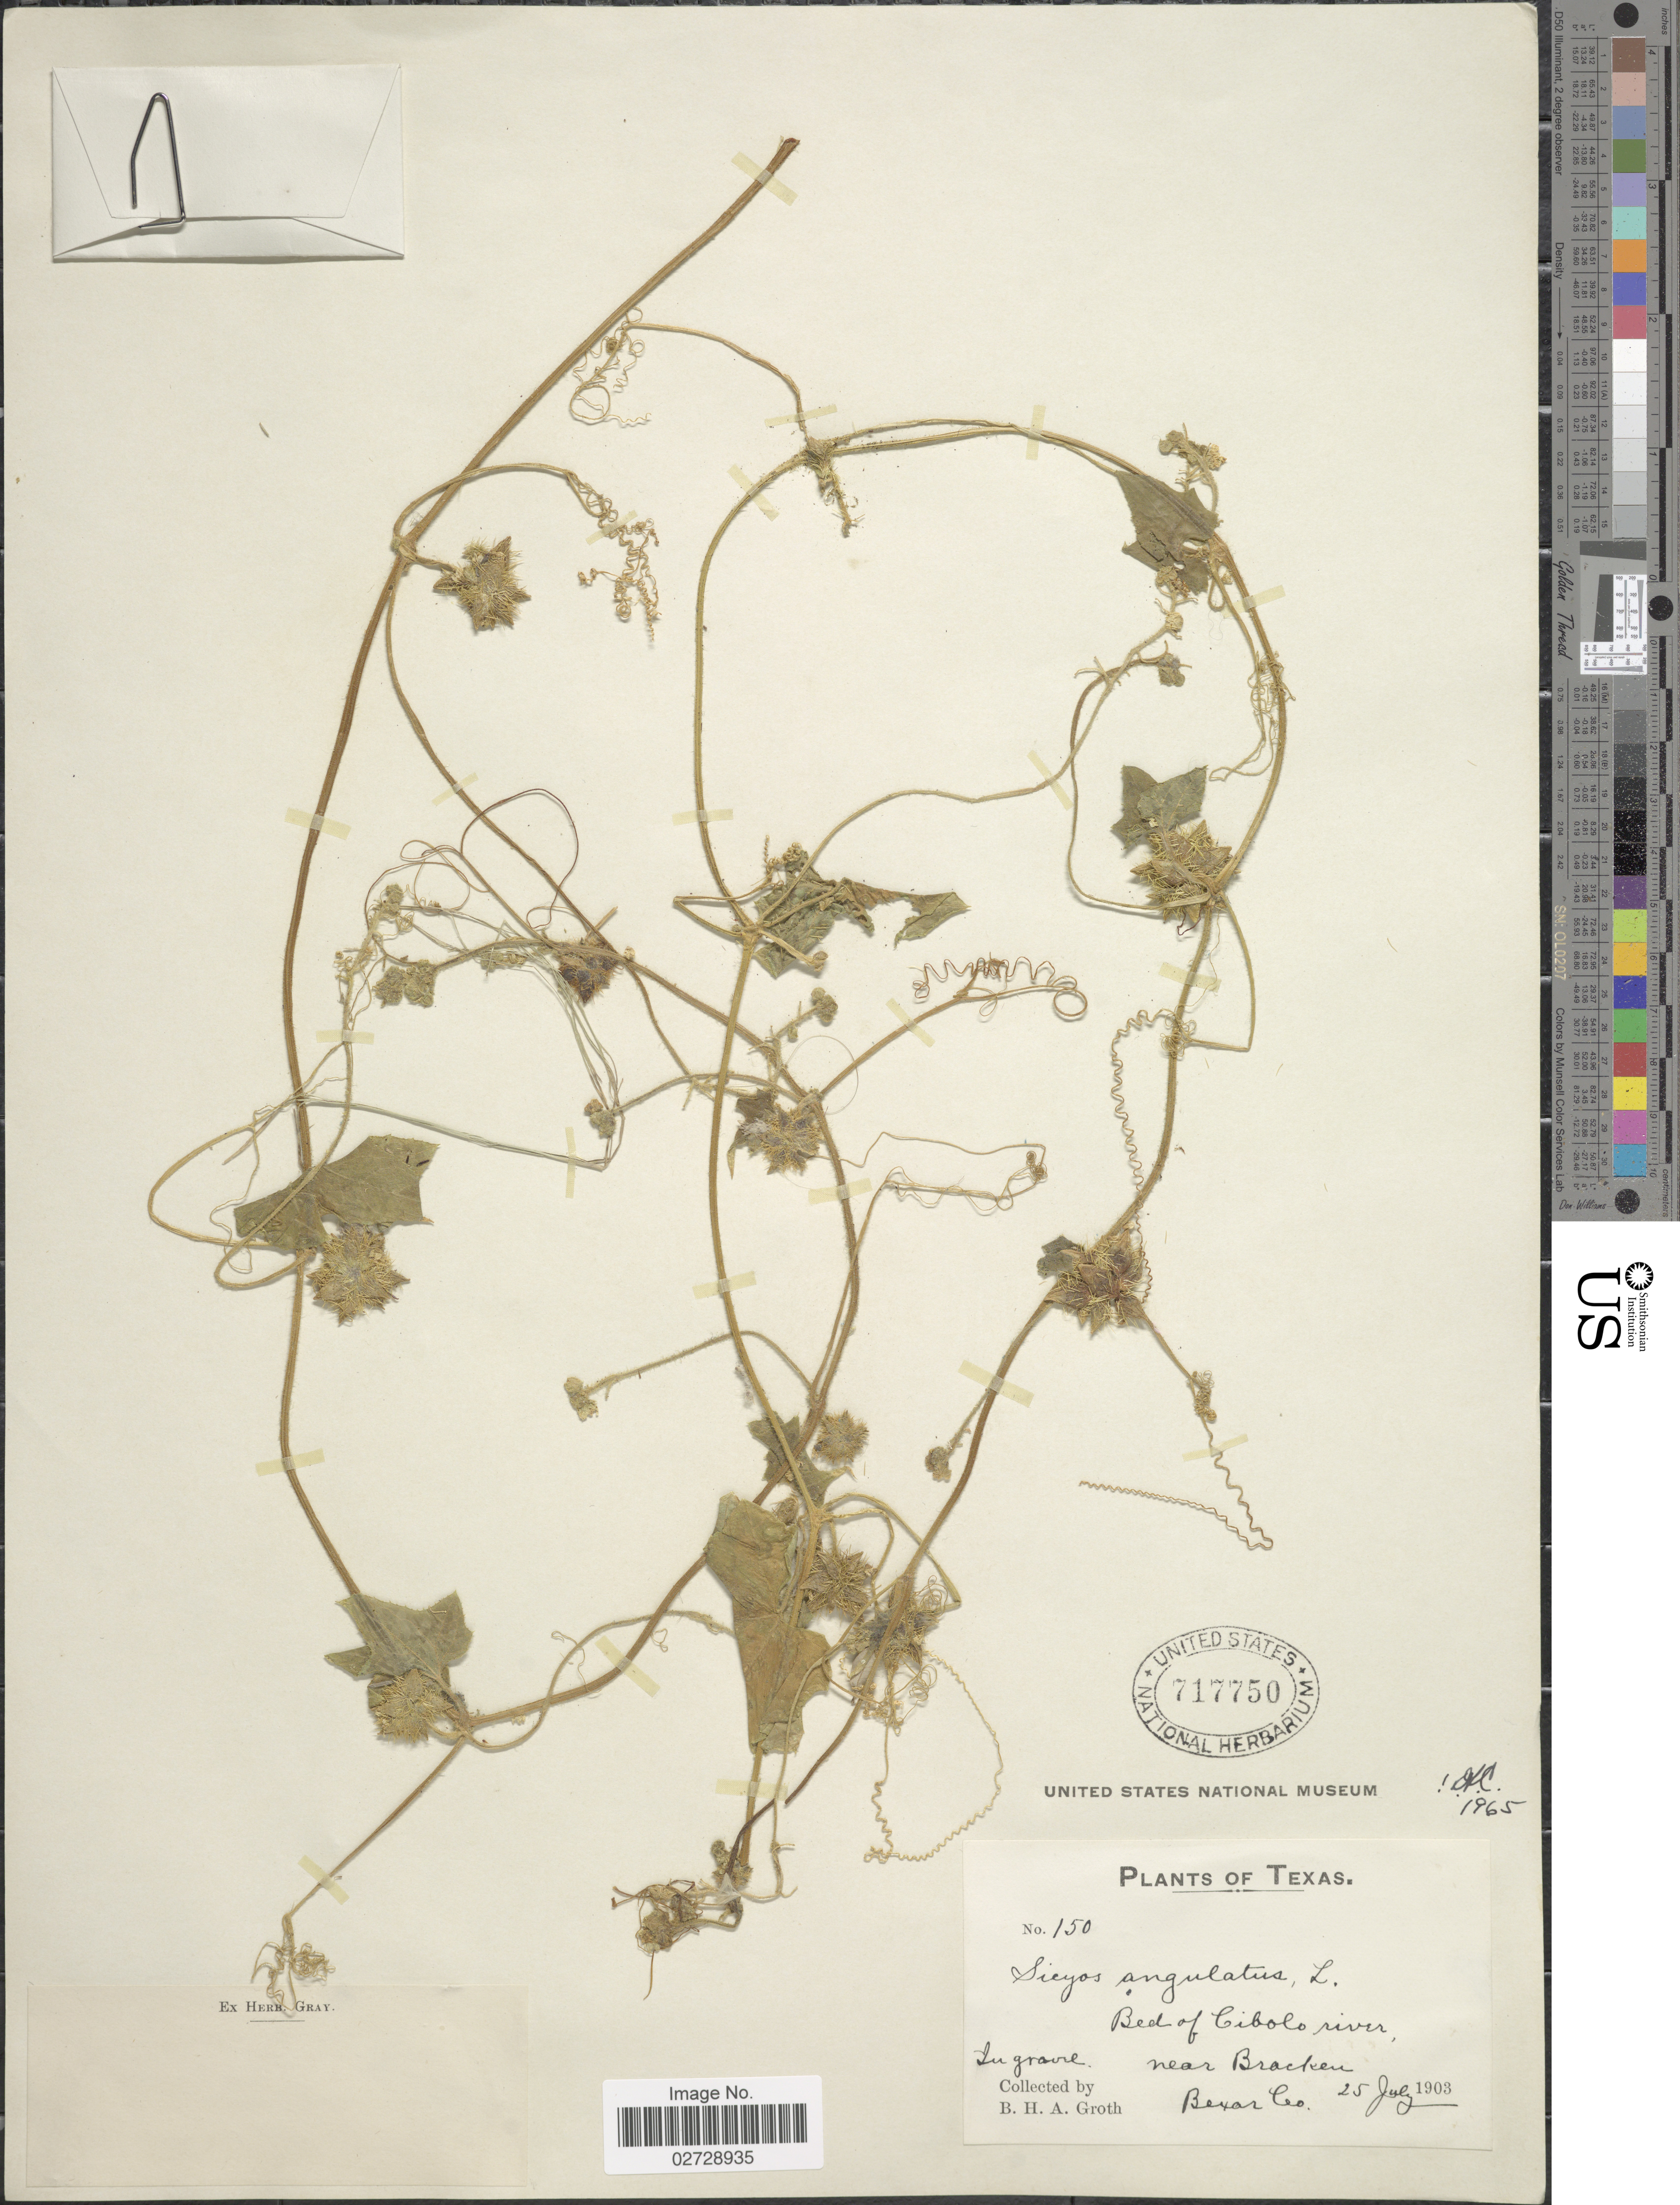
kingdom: Plantae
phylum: Tracheophyta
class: Magnoliopsida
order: Cucurbitales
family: Cucurbitaceae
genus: Sicyos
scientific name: Sicyos angulatus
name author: L.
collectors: B. Groth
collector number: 150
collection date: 1903-07-25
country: United States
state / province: Texas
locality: Bed of Cibolo river, near Bracken, In gravel, Bexar Co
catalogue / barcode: US 717750